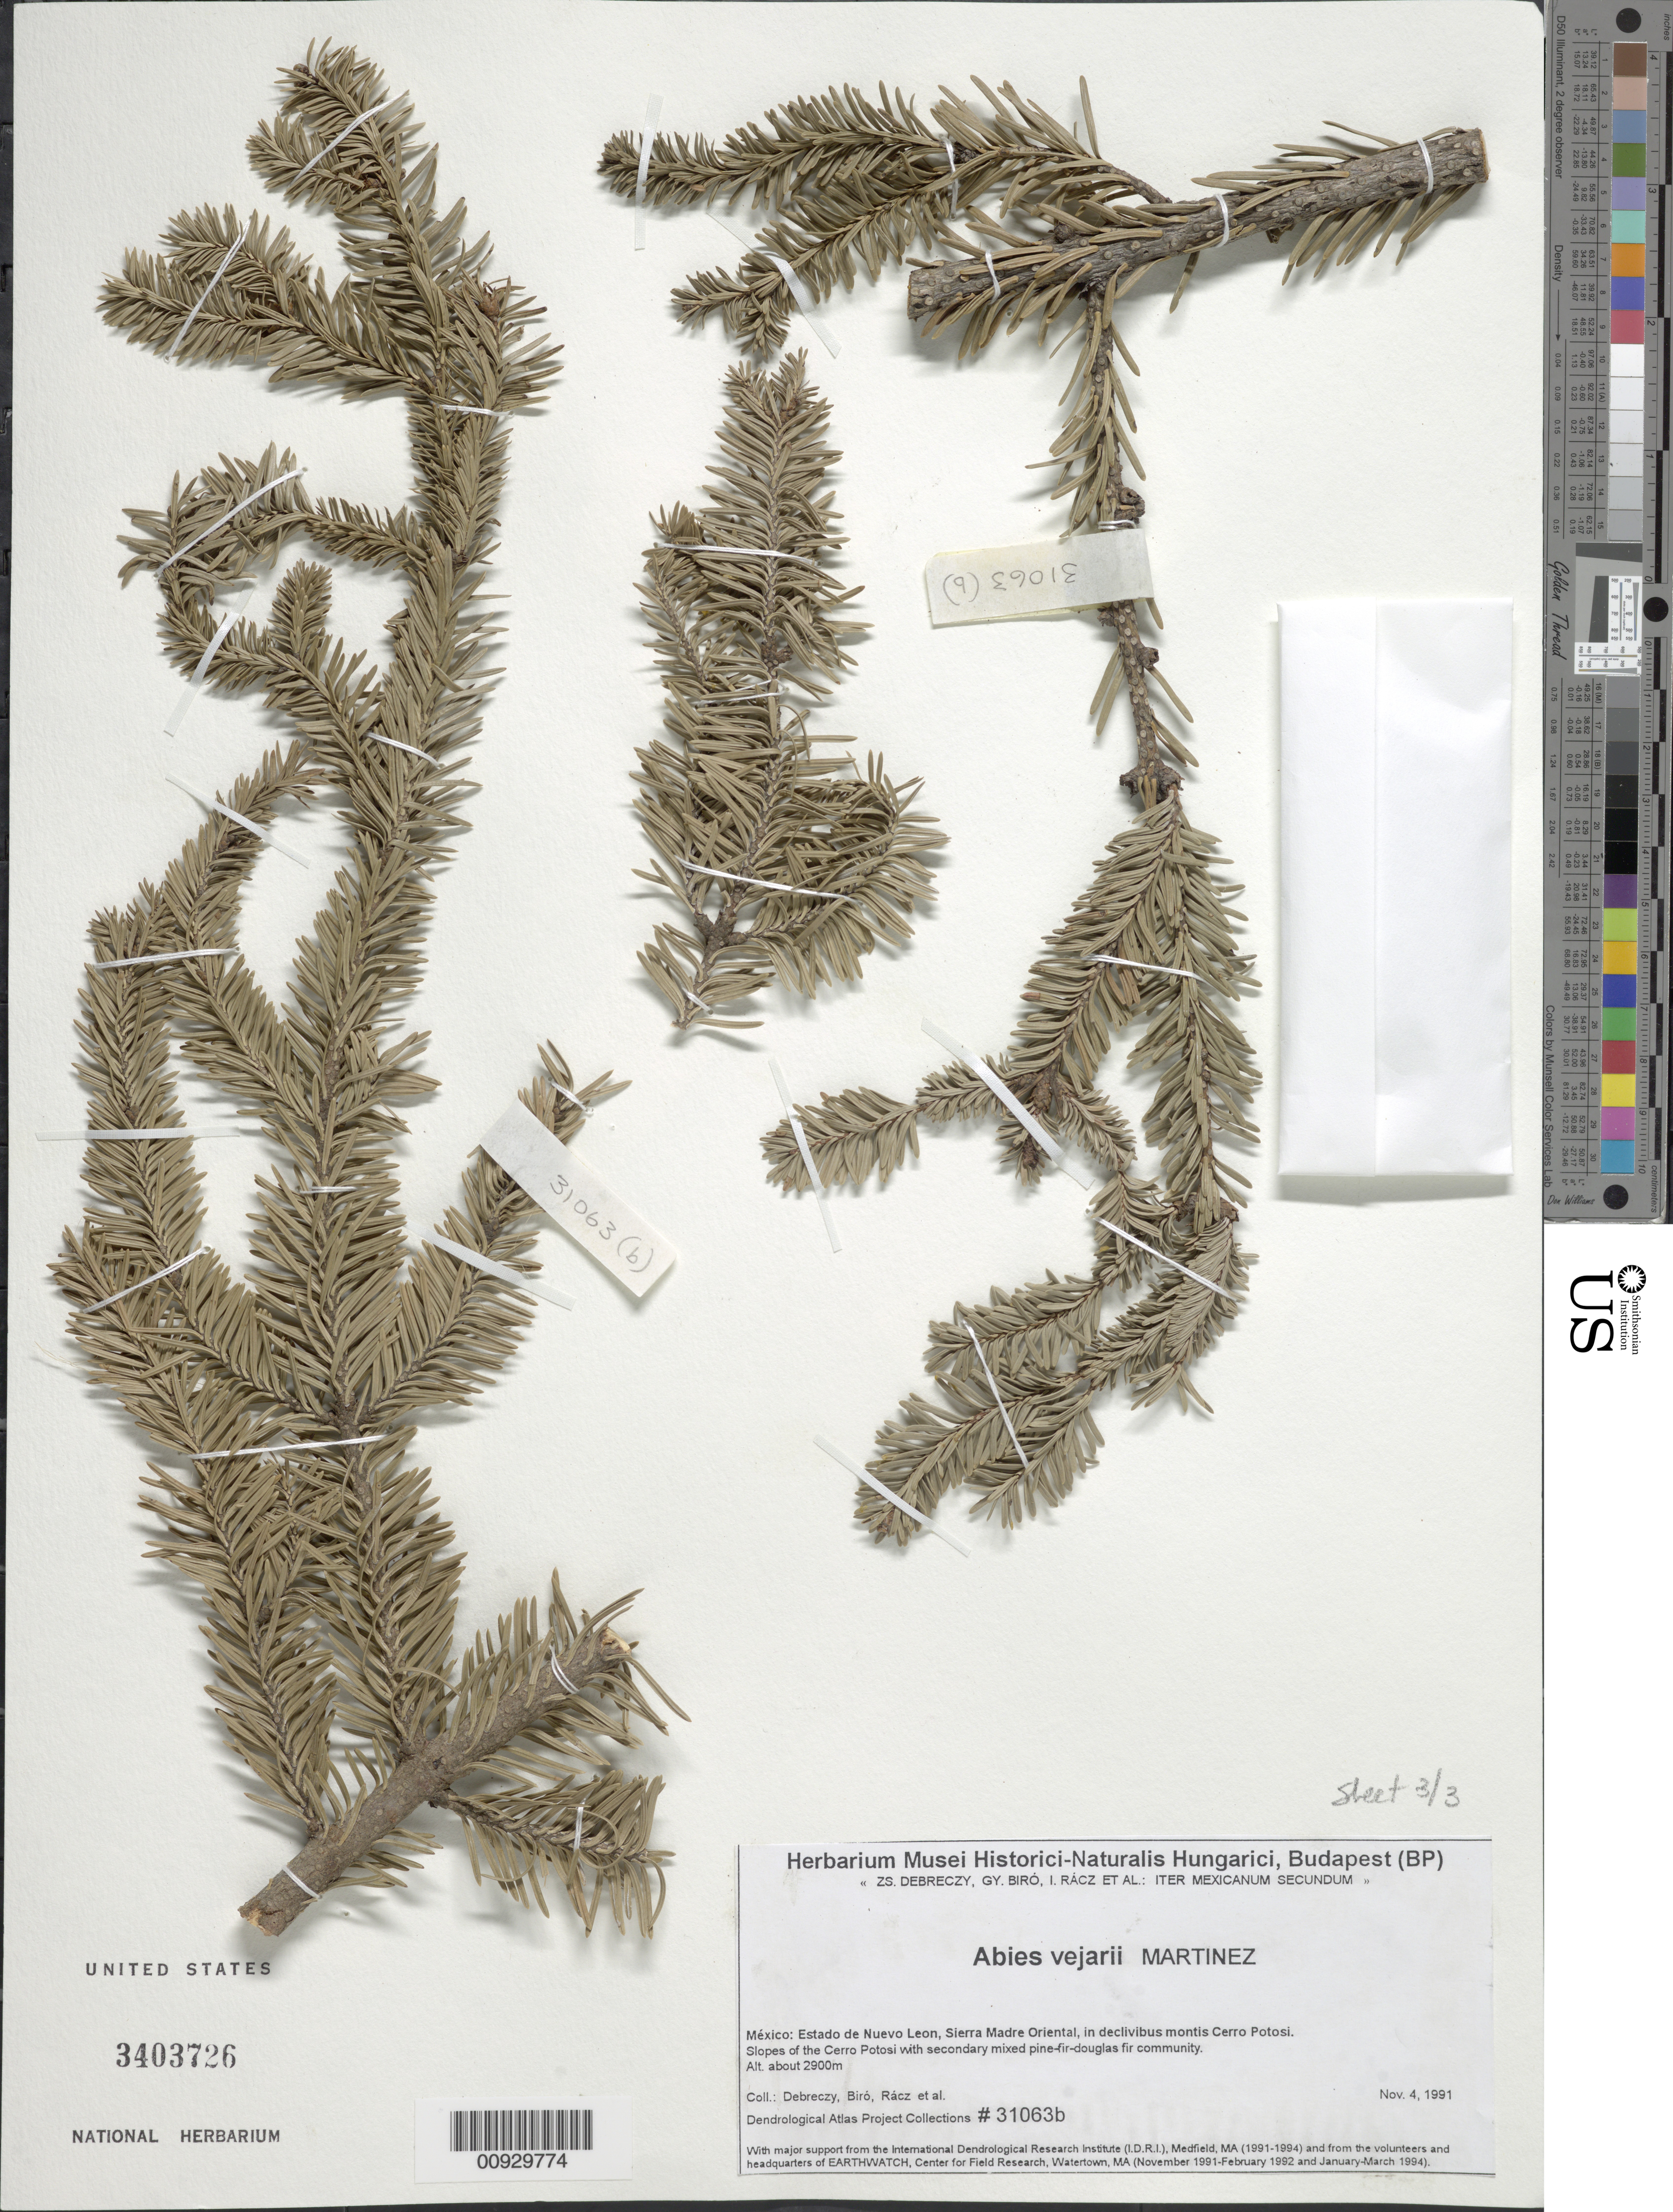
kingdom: Plantae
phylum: Tracheophyta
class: Pinopsida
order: Pinales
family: Pinaceae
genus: Abies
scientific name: Abies vejarii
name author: Martínez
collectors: Z. Debreczy, G. Biro, I. Rácz & et al.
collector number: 31063 b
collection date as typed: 04 Nov 1991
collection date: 1991-11-04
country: Mexico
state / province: Nuevo León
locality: Slopes of the Cerro Potosí. Sierra Madre Oriental.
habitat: With secondary mixed pine-fir-douglas fir community.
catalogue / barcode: US 3403726